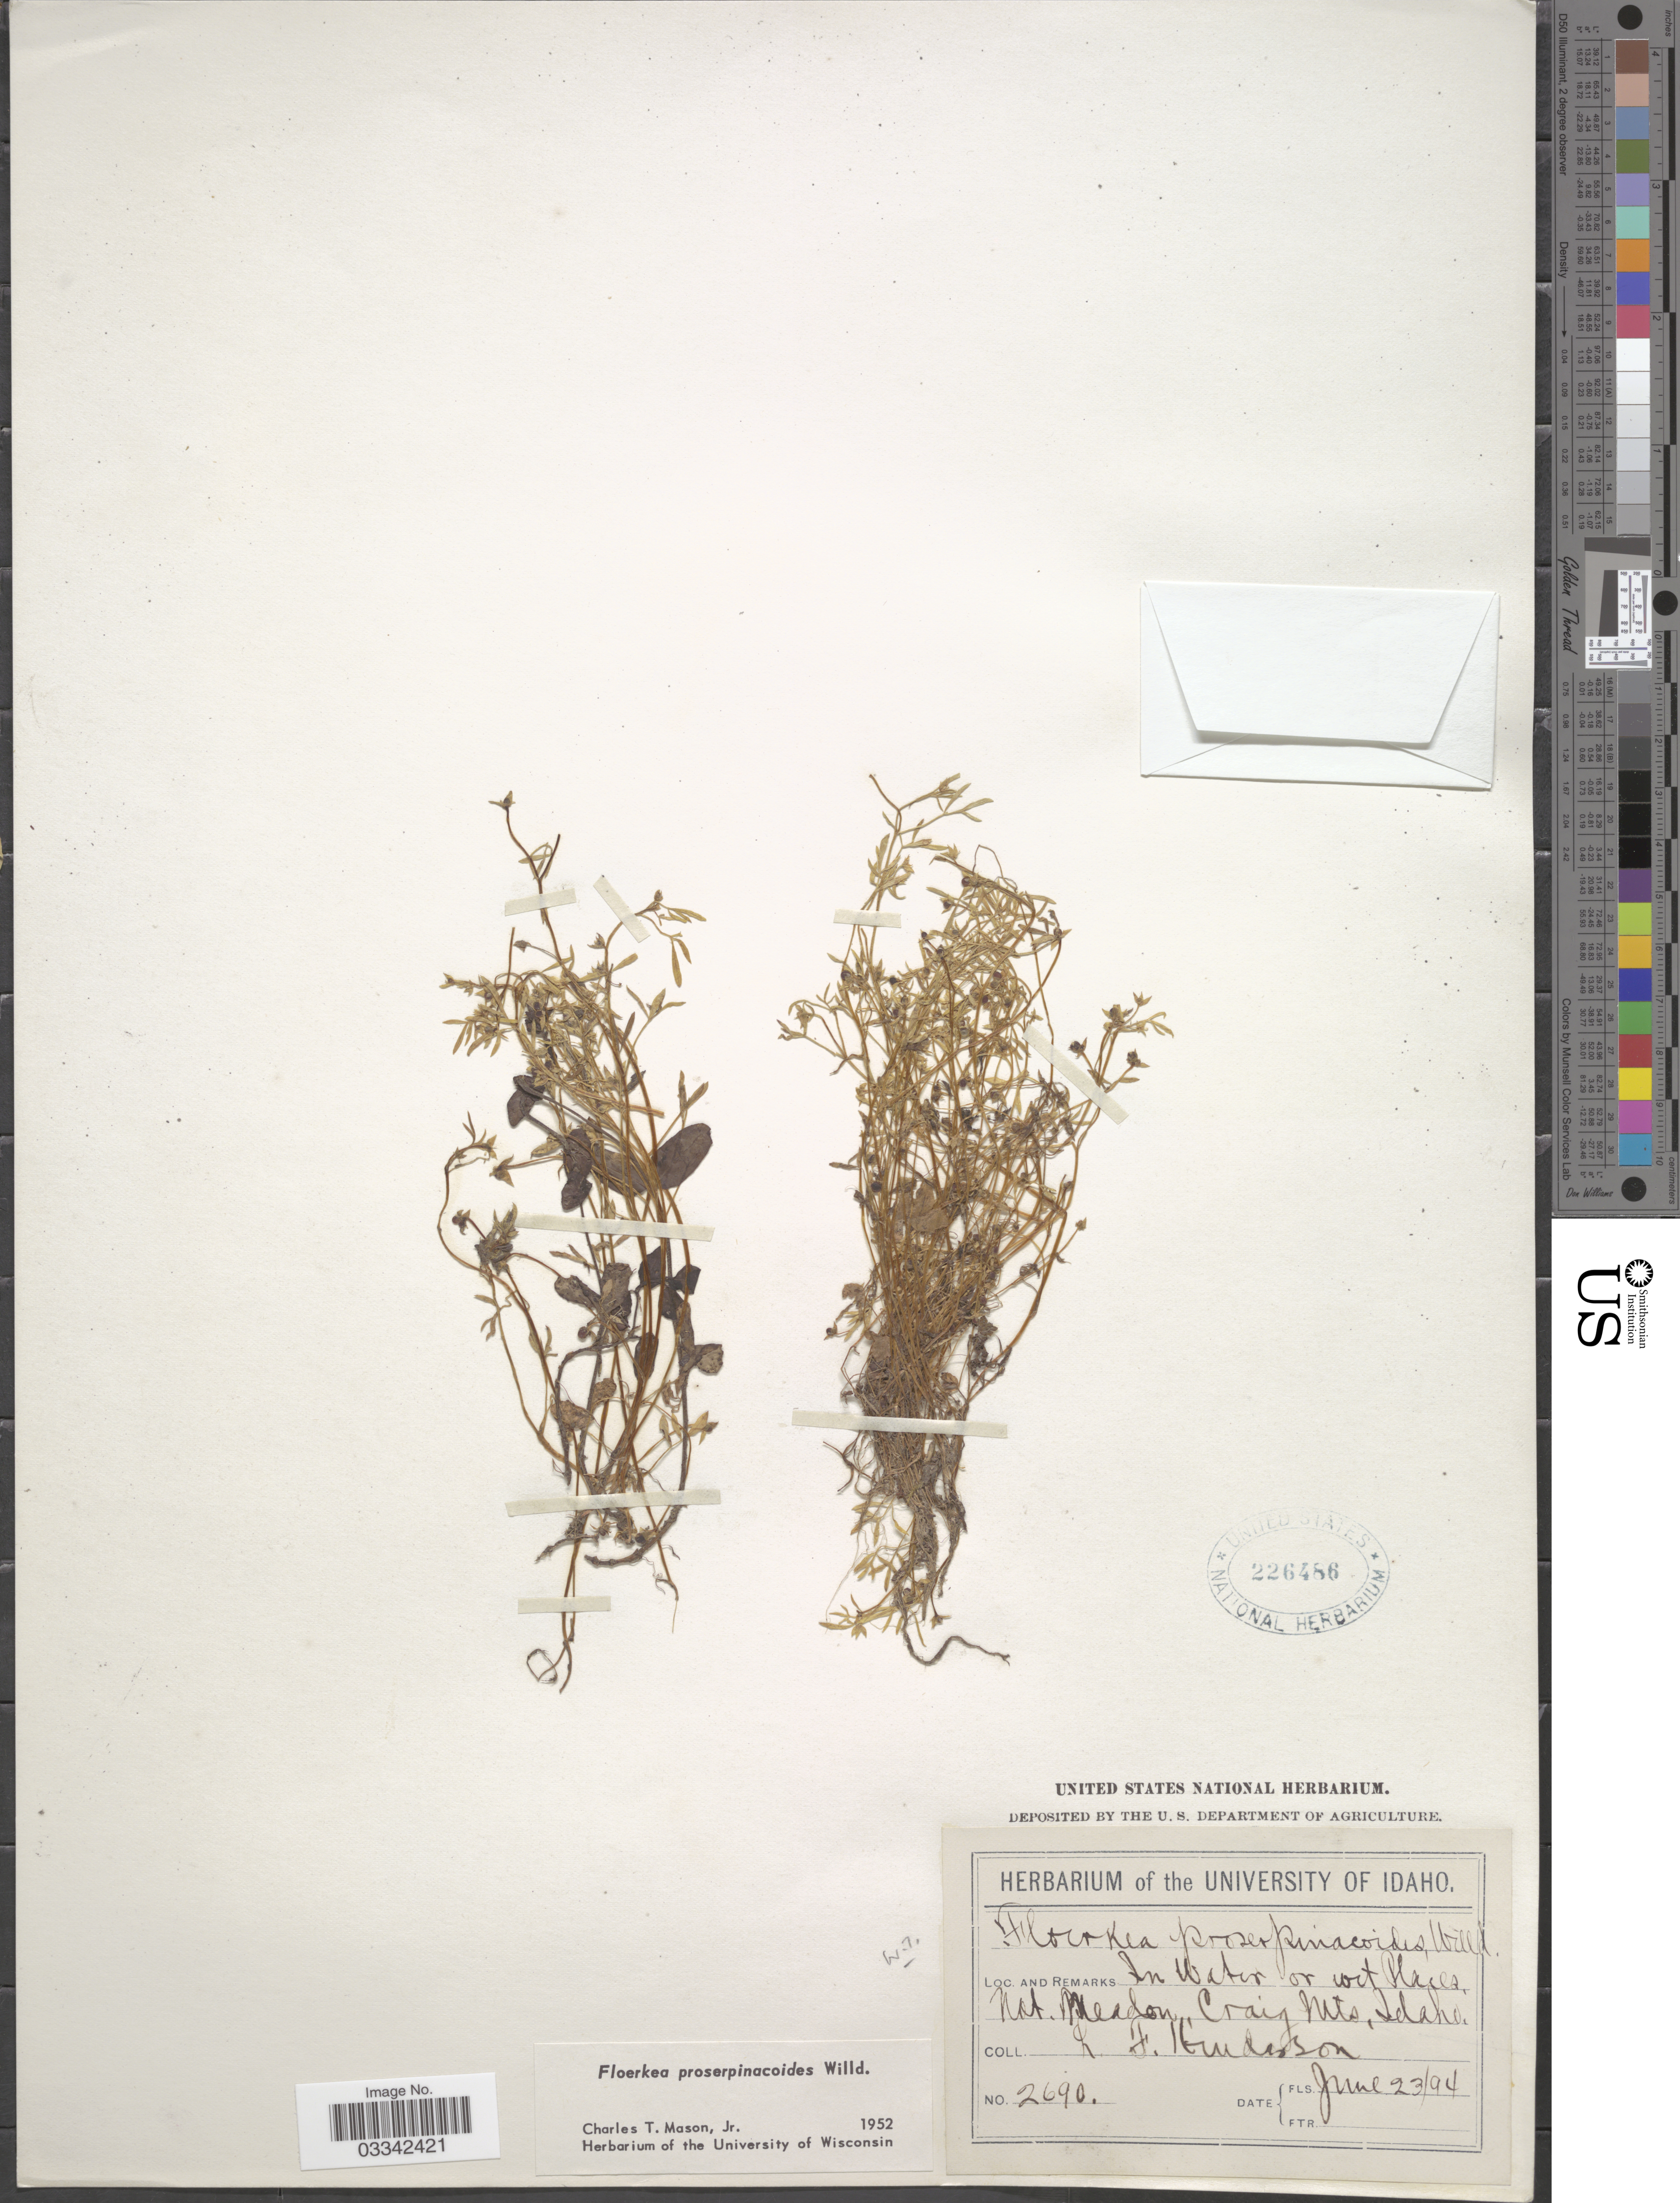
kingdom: Plantae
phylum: Tracheophyta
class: Magnoliopsida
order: Brassicales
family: Limnanthaceae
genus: Floerkea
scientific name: Floerkea proserpinacoides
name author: Willd.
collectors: L. Henderson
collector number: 2690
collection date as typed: Transcribed d/m/y: 23/6/94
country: United States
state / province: Idaho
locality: Mt. Meaden, Craig Mts.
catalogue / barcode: US 226486